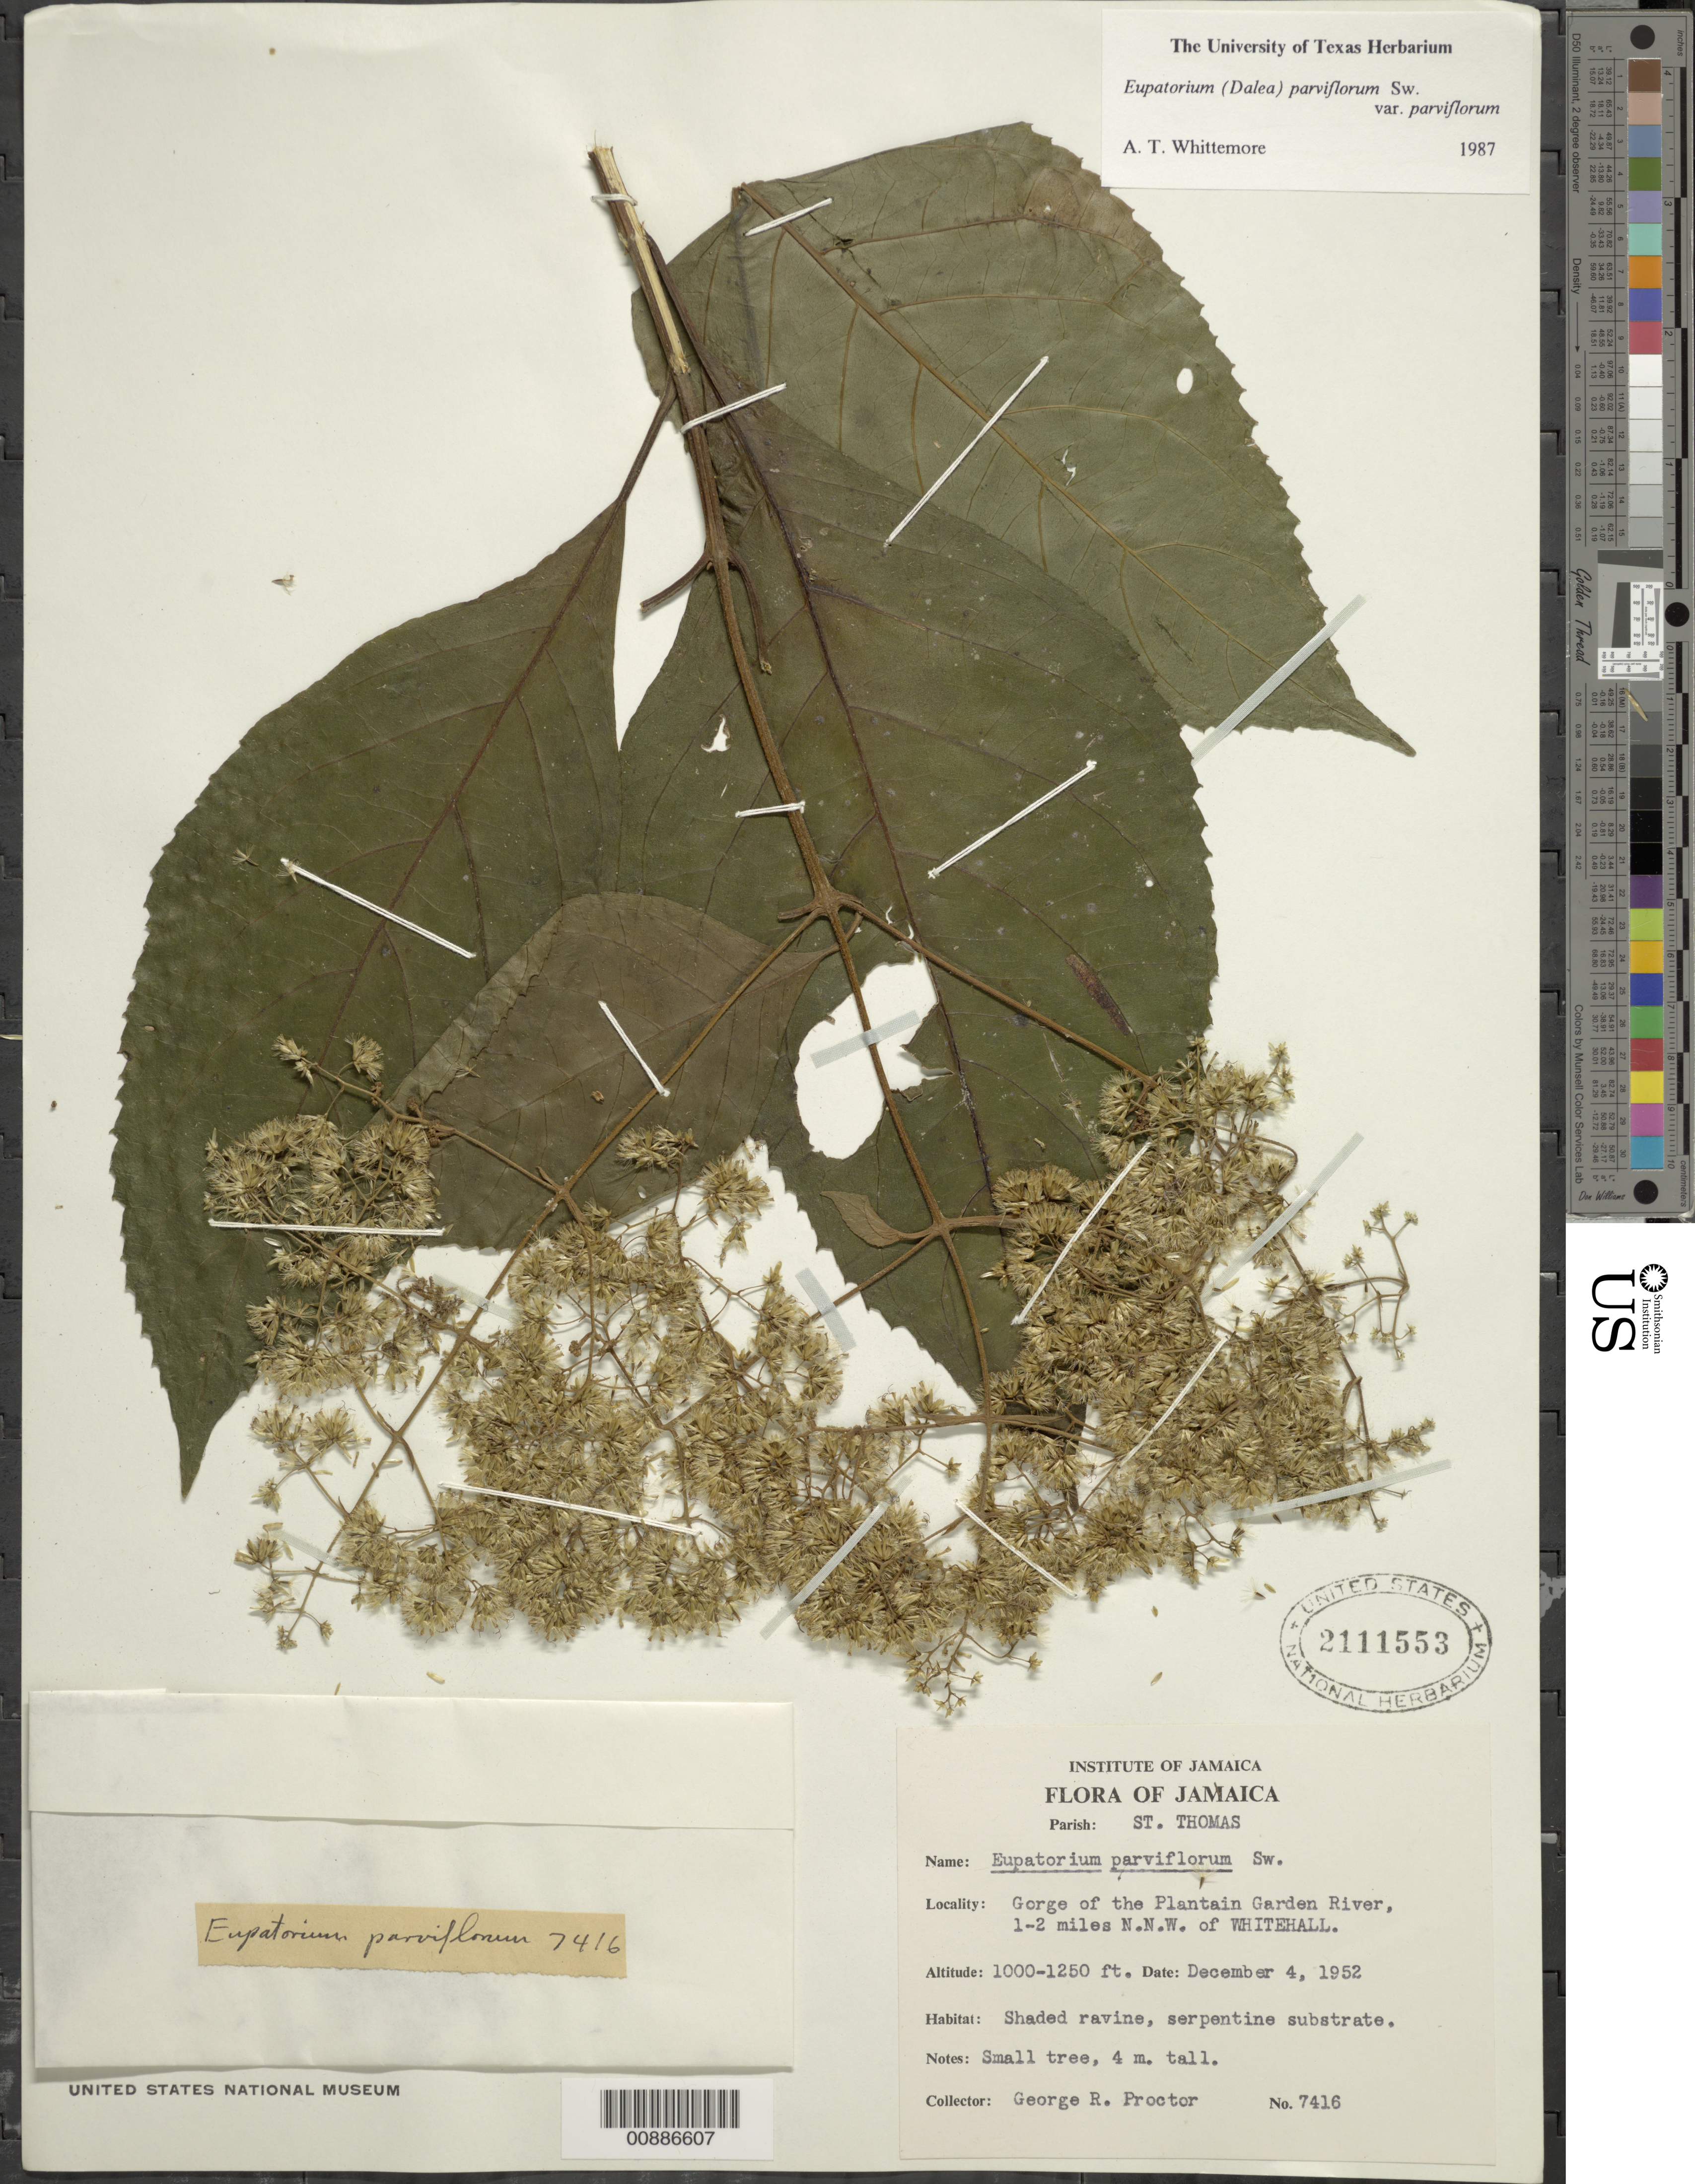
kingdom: Plantae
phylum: Tracheophyta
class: Magnoliopsida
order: Asterales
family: Asteraceae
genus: Critonia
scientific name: Critonia parviflora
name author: (Sw.) DC.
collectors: G. R. Proctor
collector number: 7416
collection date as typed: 04 Dec 1952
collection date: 1952-12-04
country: Jamaica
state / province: Saint Thomas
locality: Gorge of the Plantain Garden River, 1-2 miles NNW of Whitehall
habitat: Shaded ravine, serpentine substrate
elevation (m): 305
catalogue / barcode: US 2111553